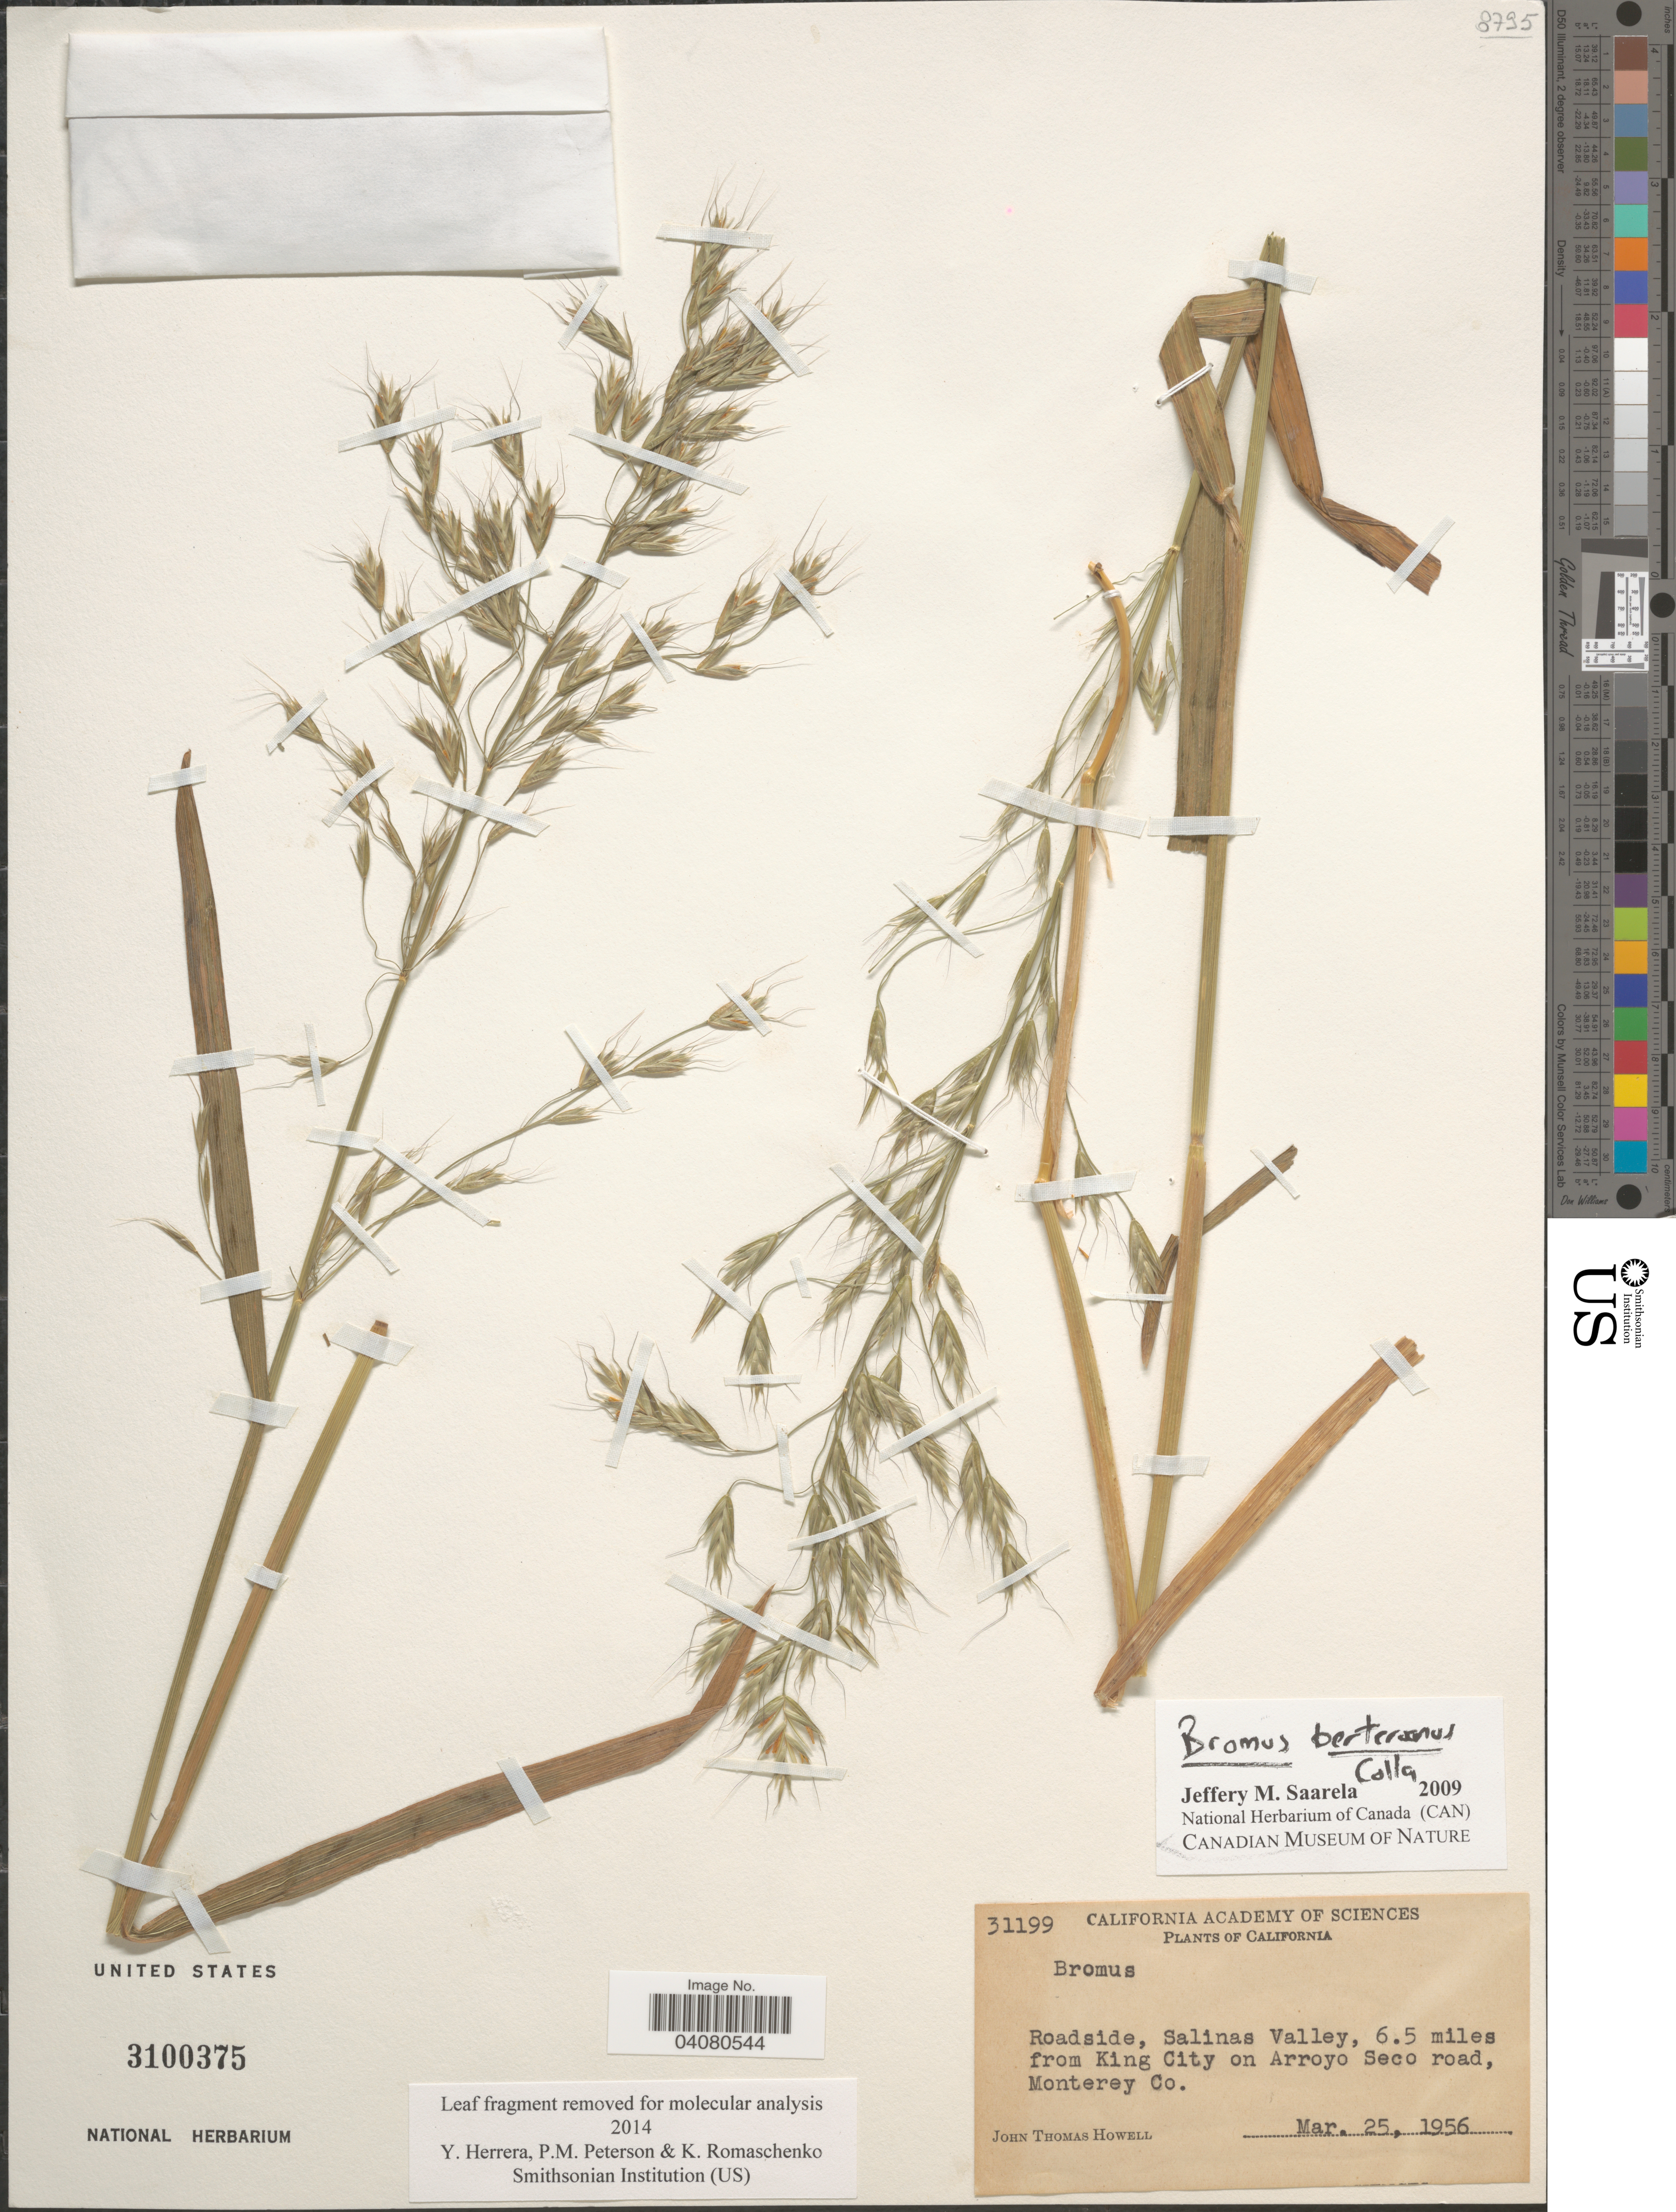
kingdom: Plantae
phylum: Tracheophyta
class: Liliopsida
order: Poales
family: Poaceae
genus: Bromus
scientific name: Bromus berteroanus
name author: Colla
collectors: J. T. Howell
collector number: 31199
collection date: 1956-03-25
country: United States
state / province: California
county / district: Monterey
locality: Roadside, Salinas Valley, 6.5 miles from King City on Arroyo Seco road, Monterey Co.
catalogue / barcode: US 3100375